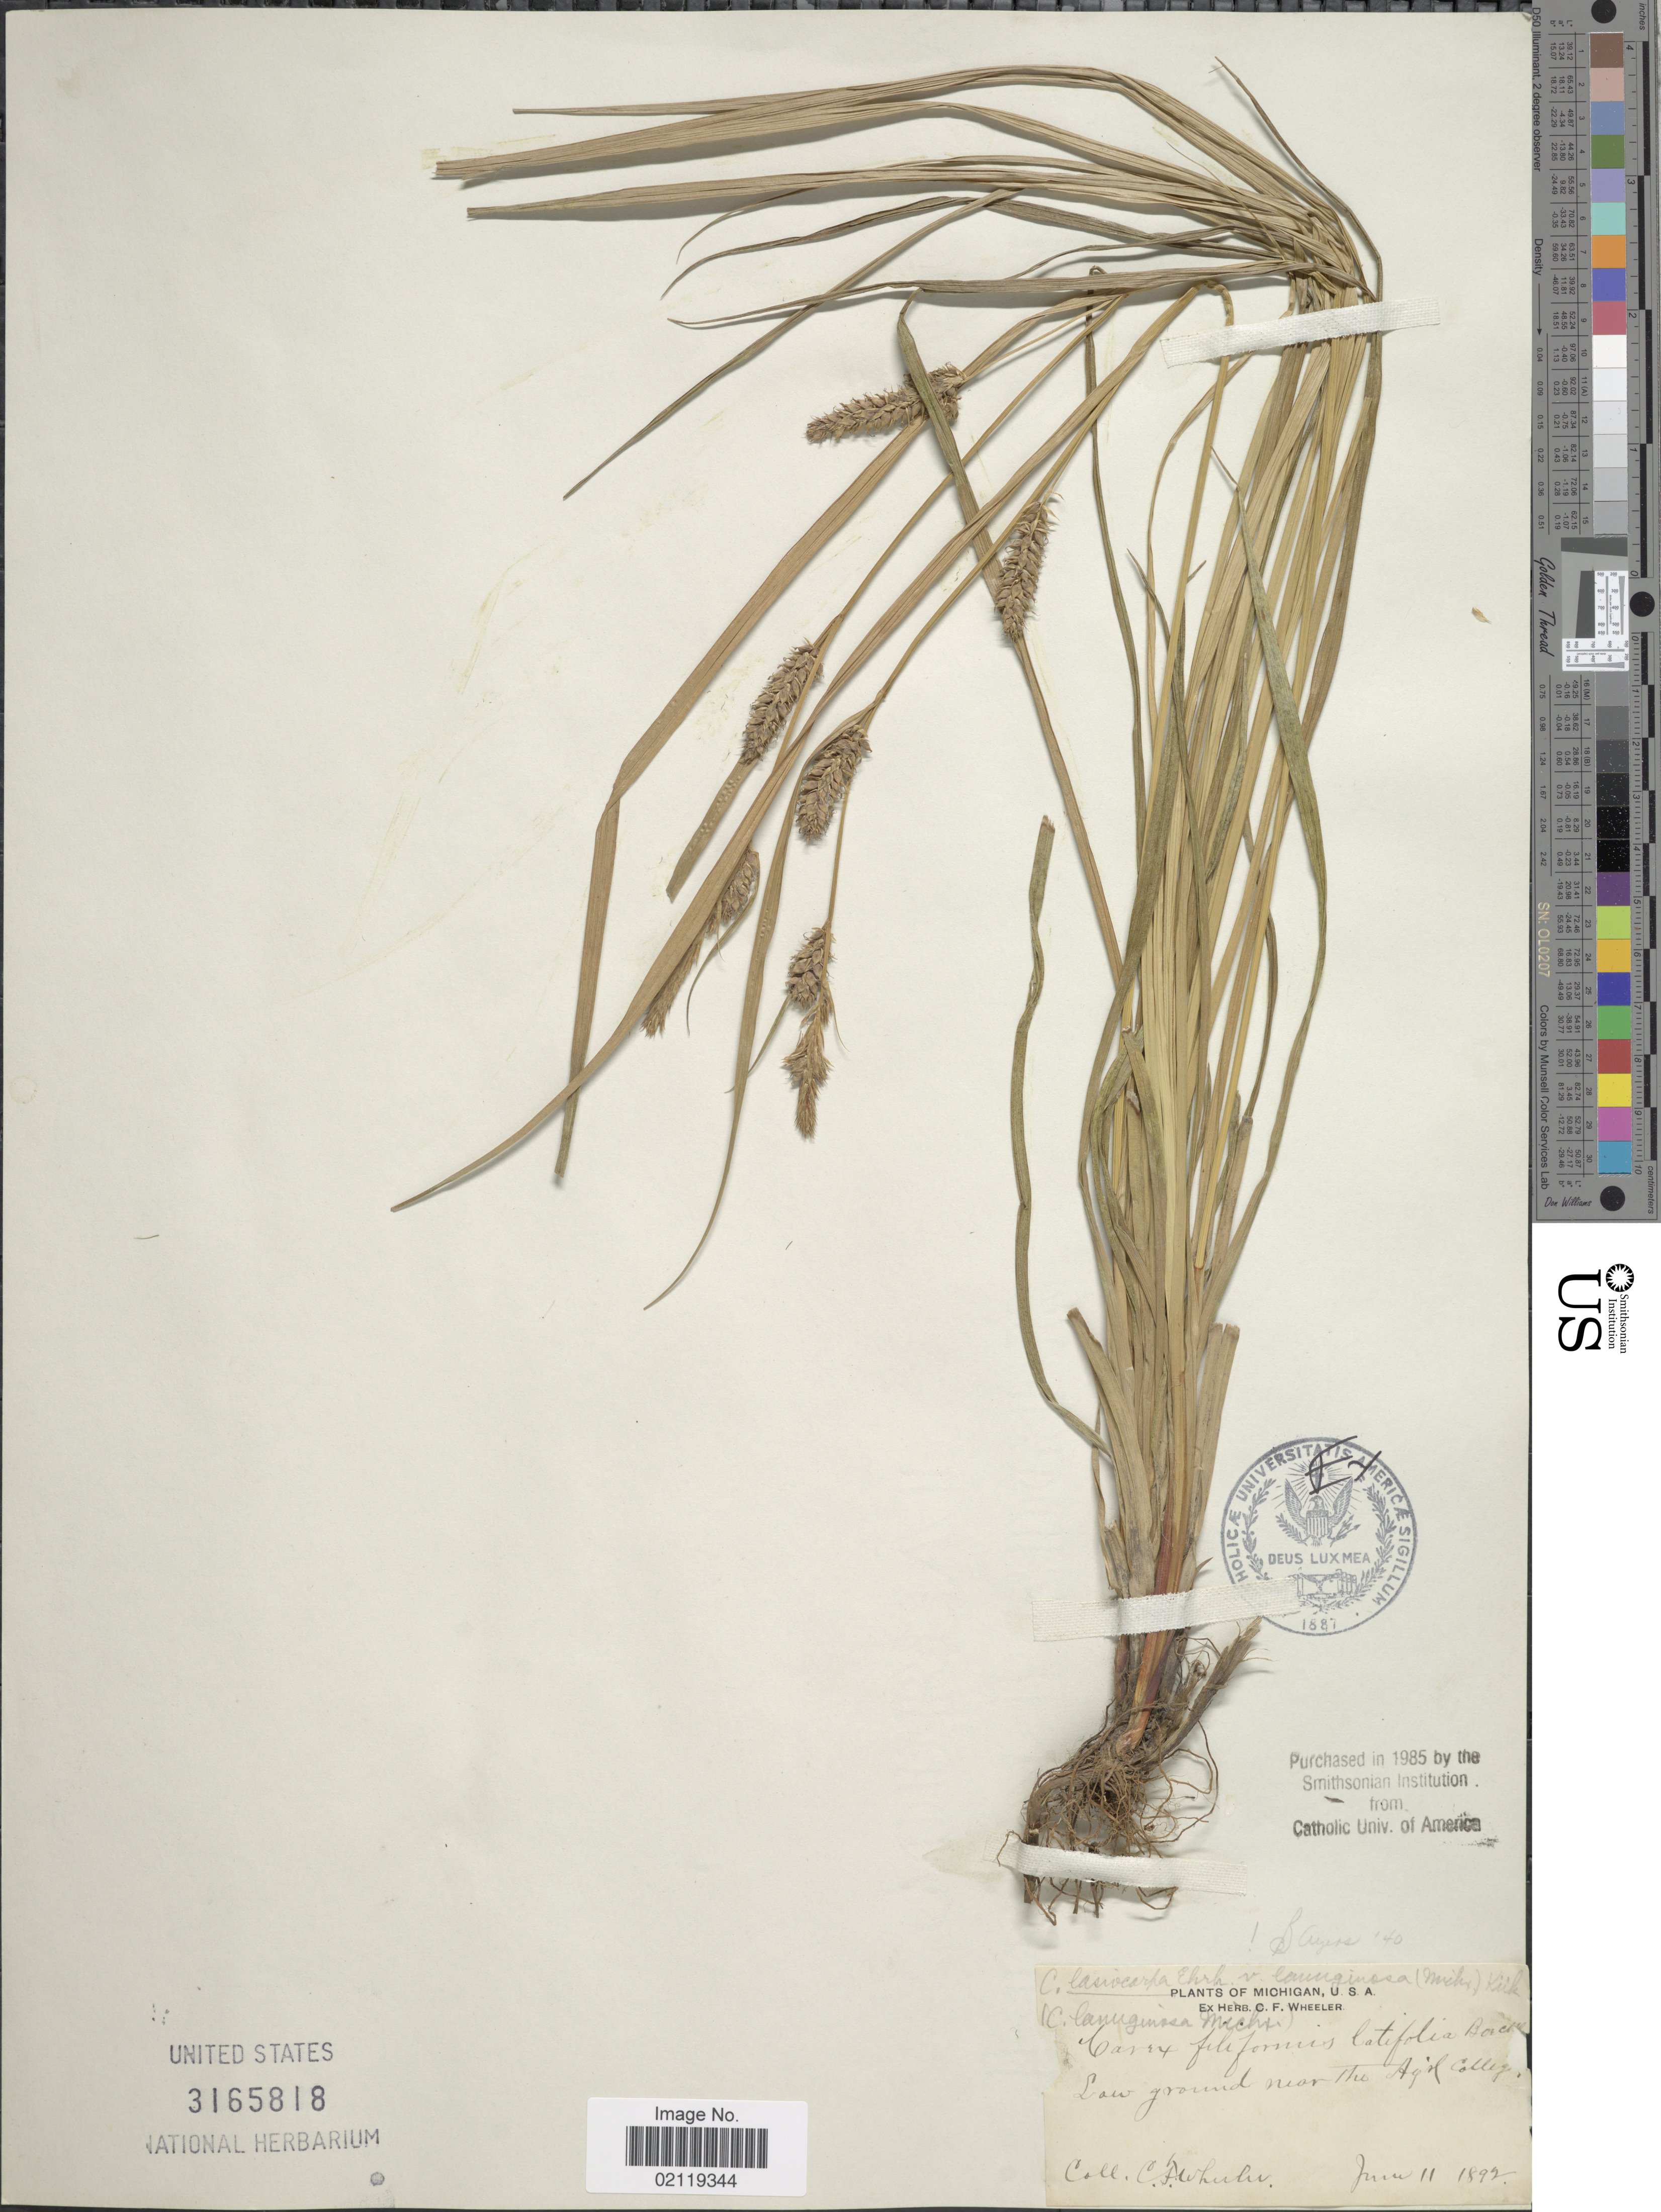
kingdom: Plantae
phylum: Tracheophyta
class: Liliopsida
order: Poales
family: Cyperaceae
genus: Carex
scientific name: Carex pellita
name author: Muhl. ex Willd.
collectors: C. Wheeler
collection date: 1892-06-11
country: United States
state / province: Michigan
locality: Low ground near the Agrl. College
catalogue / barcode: US 3165818